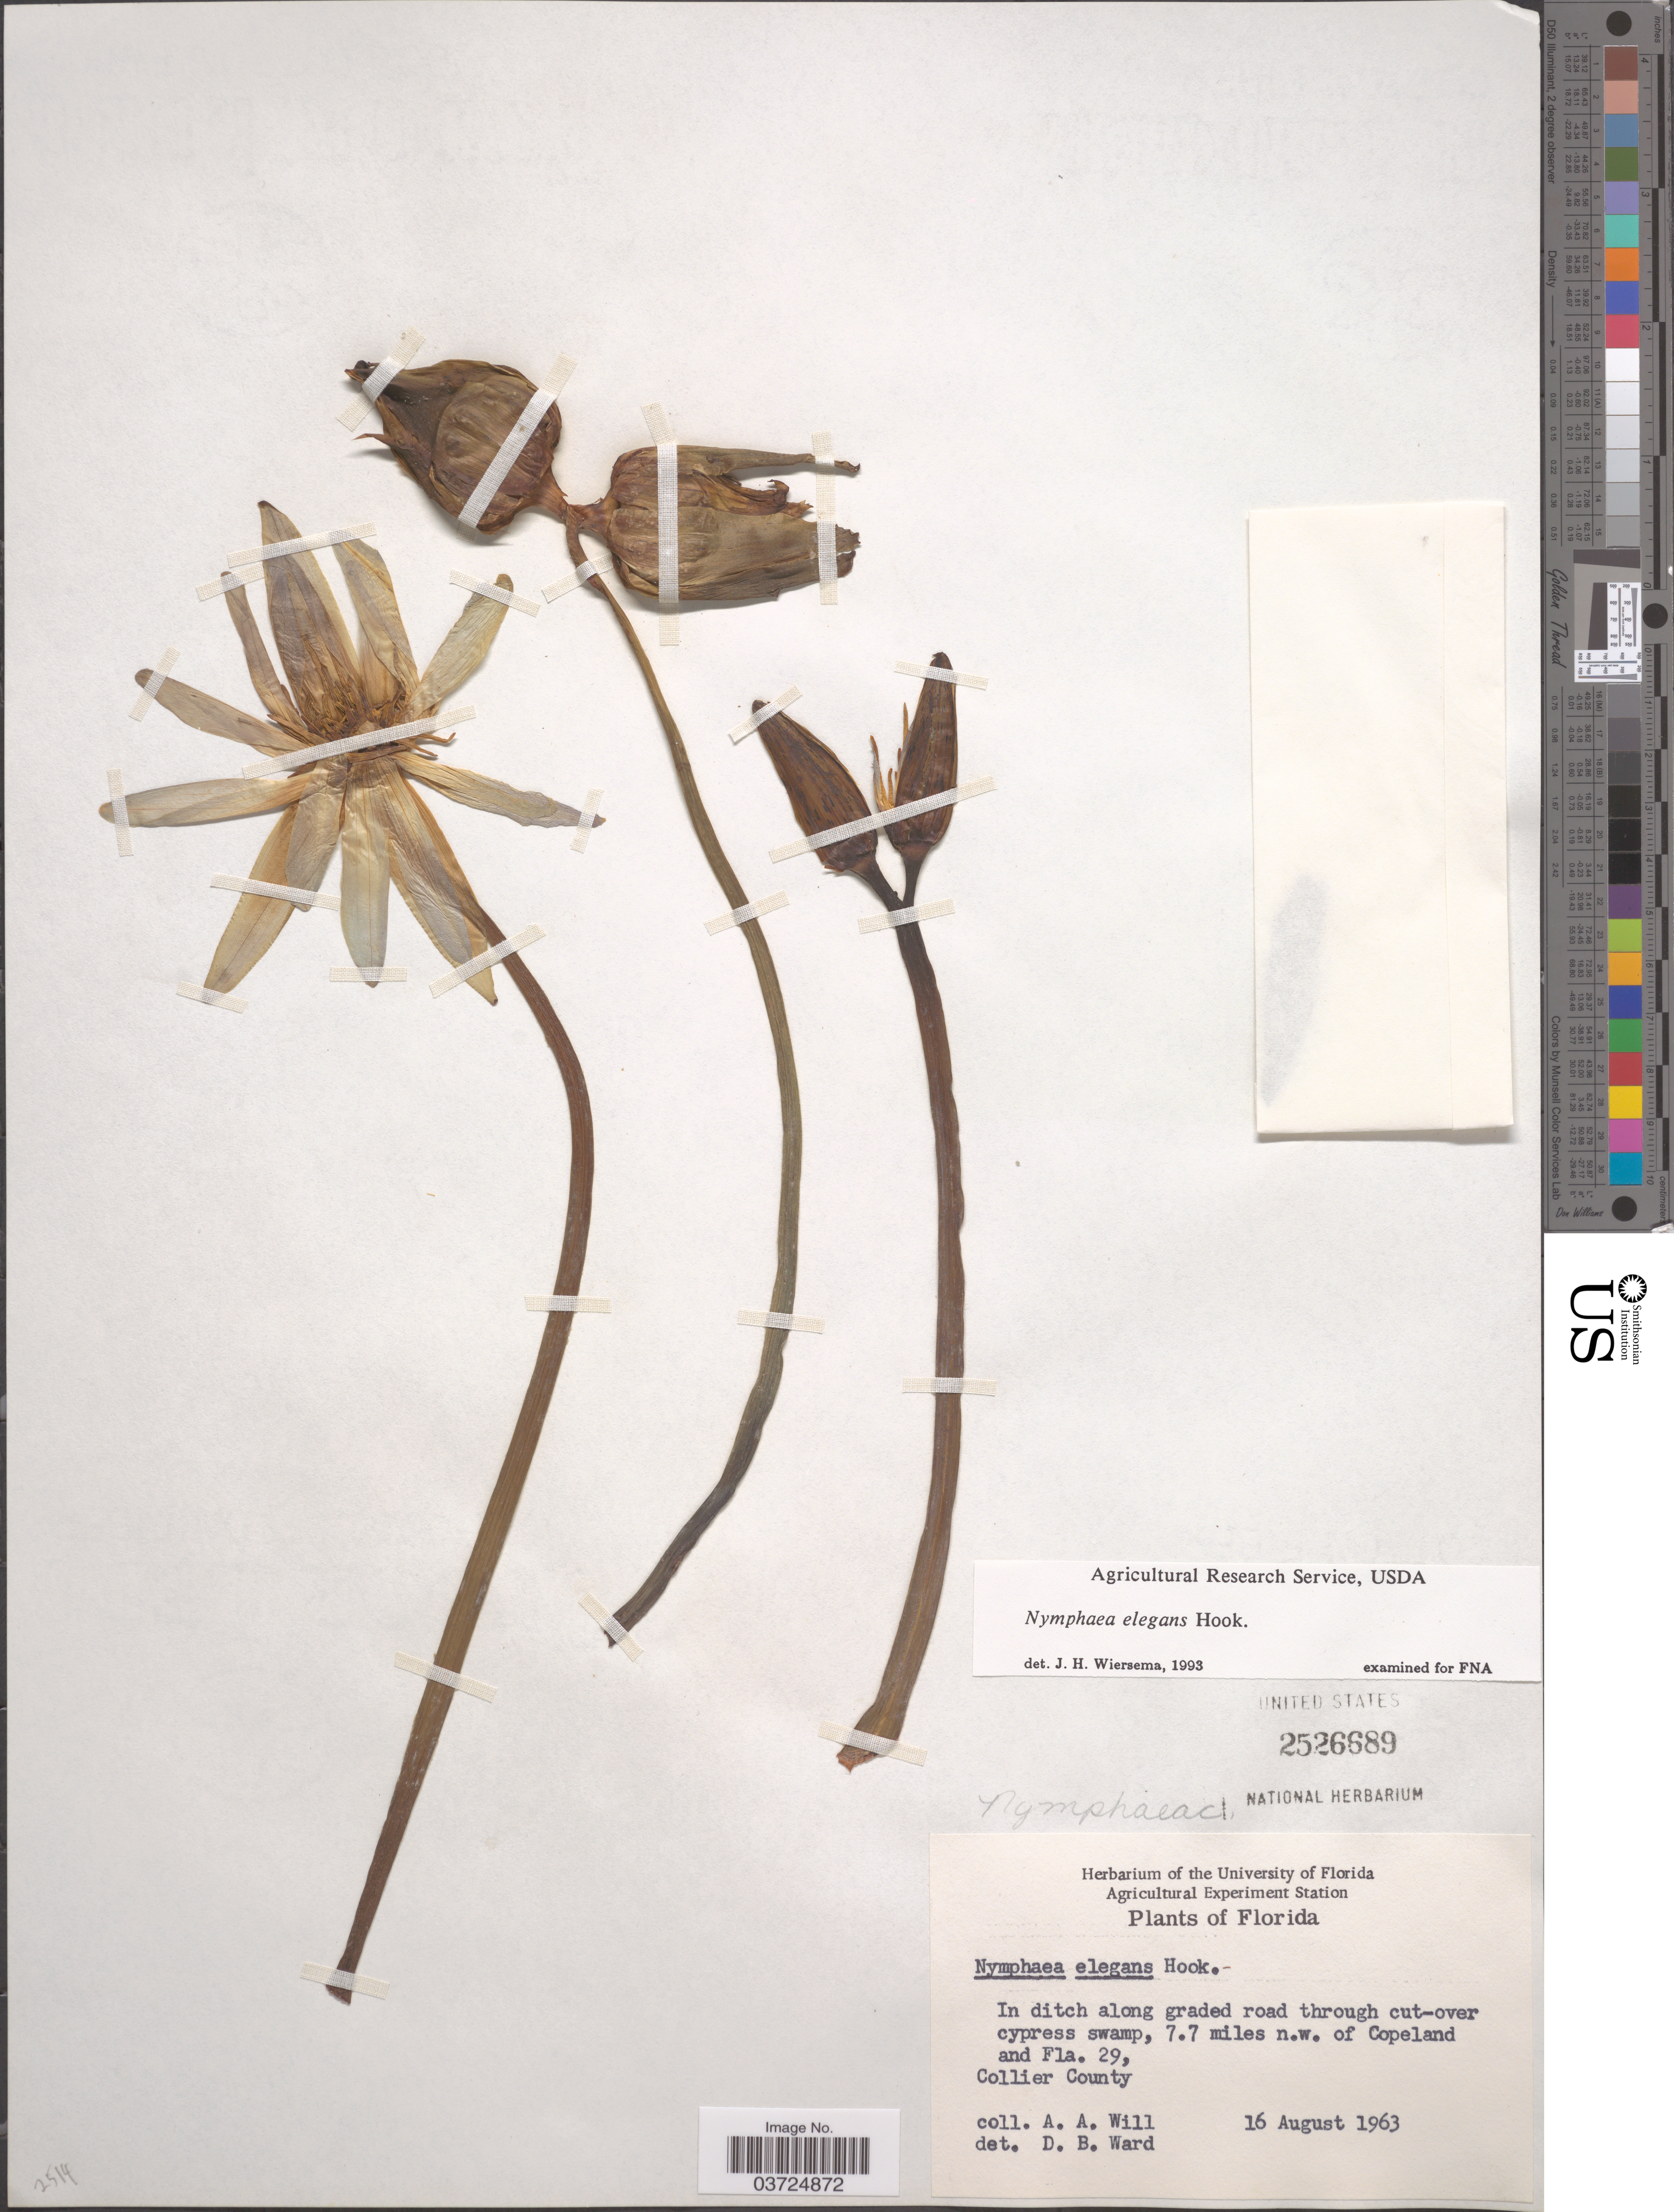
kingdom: Plantae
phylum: Tracheophyta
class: Magnoliopsida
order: Nymphaeales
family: Nymphaeaceae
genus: Nymphaea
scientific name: Nymphaea elegans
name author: Hook.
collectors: A. Will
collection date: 1963-08-16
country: United States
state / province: Florida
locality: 7.7 miles n.w. of Copeland and Fla. 29, Collier County.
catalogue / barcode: US 2526689